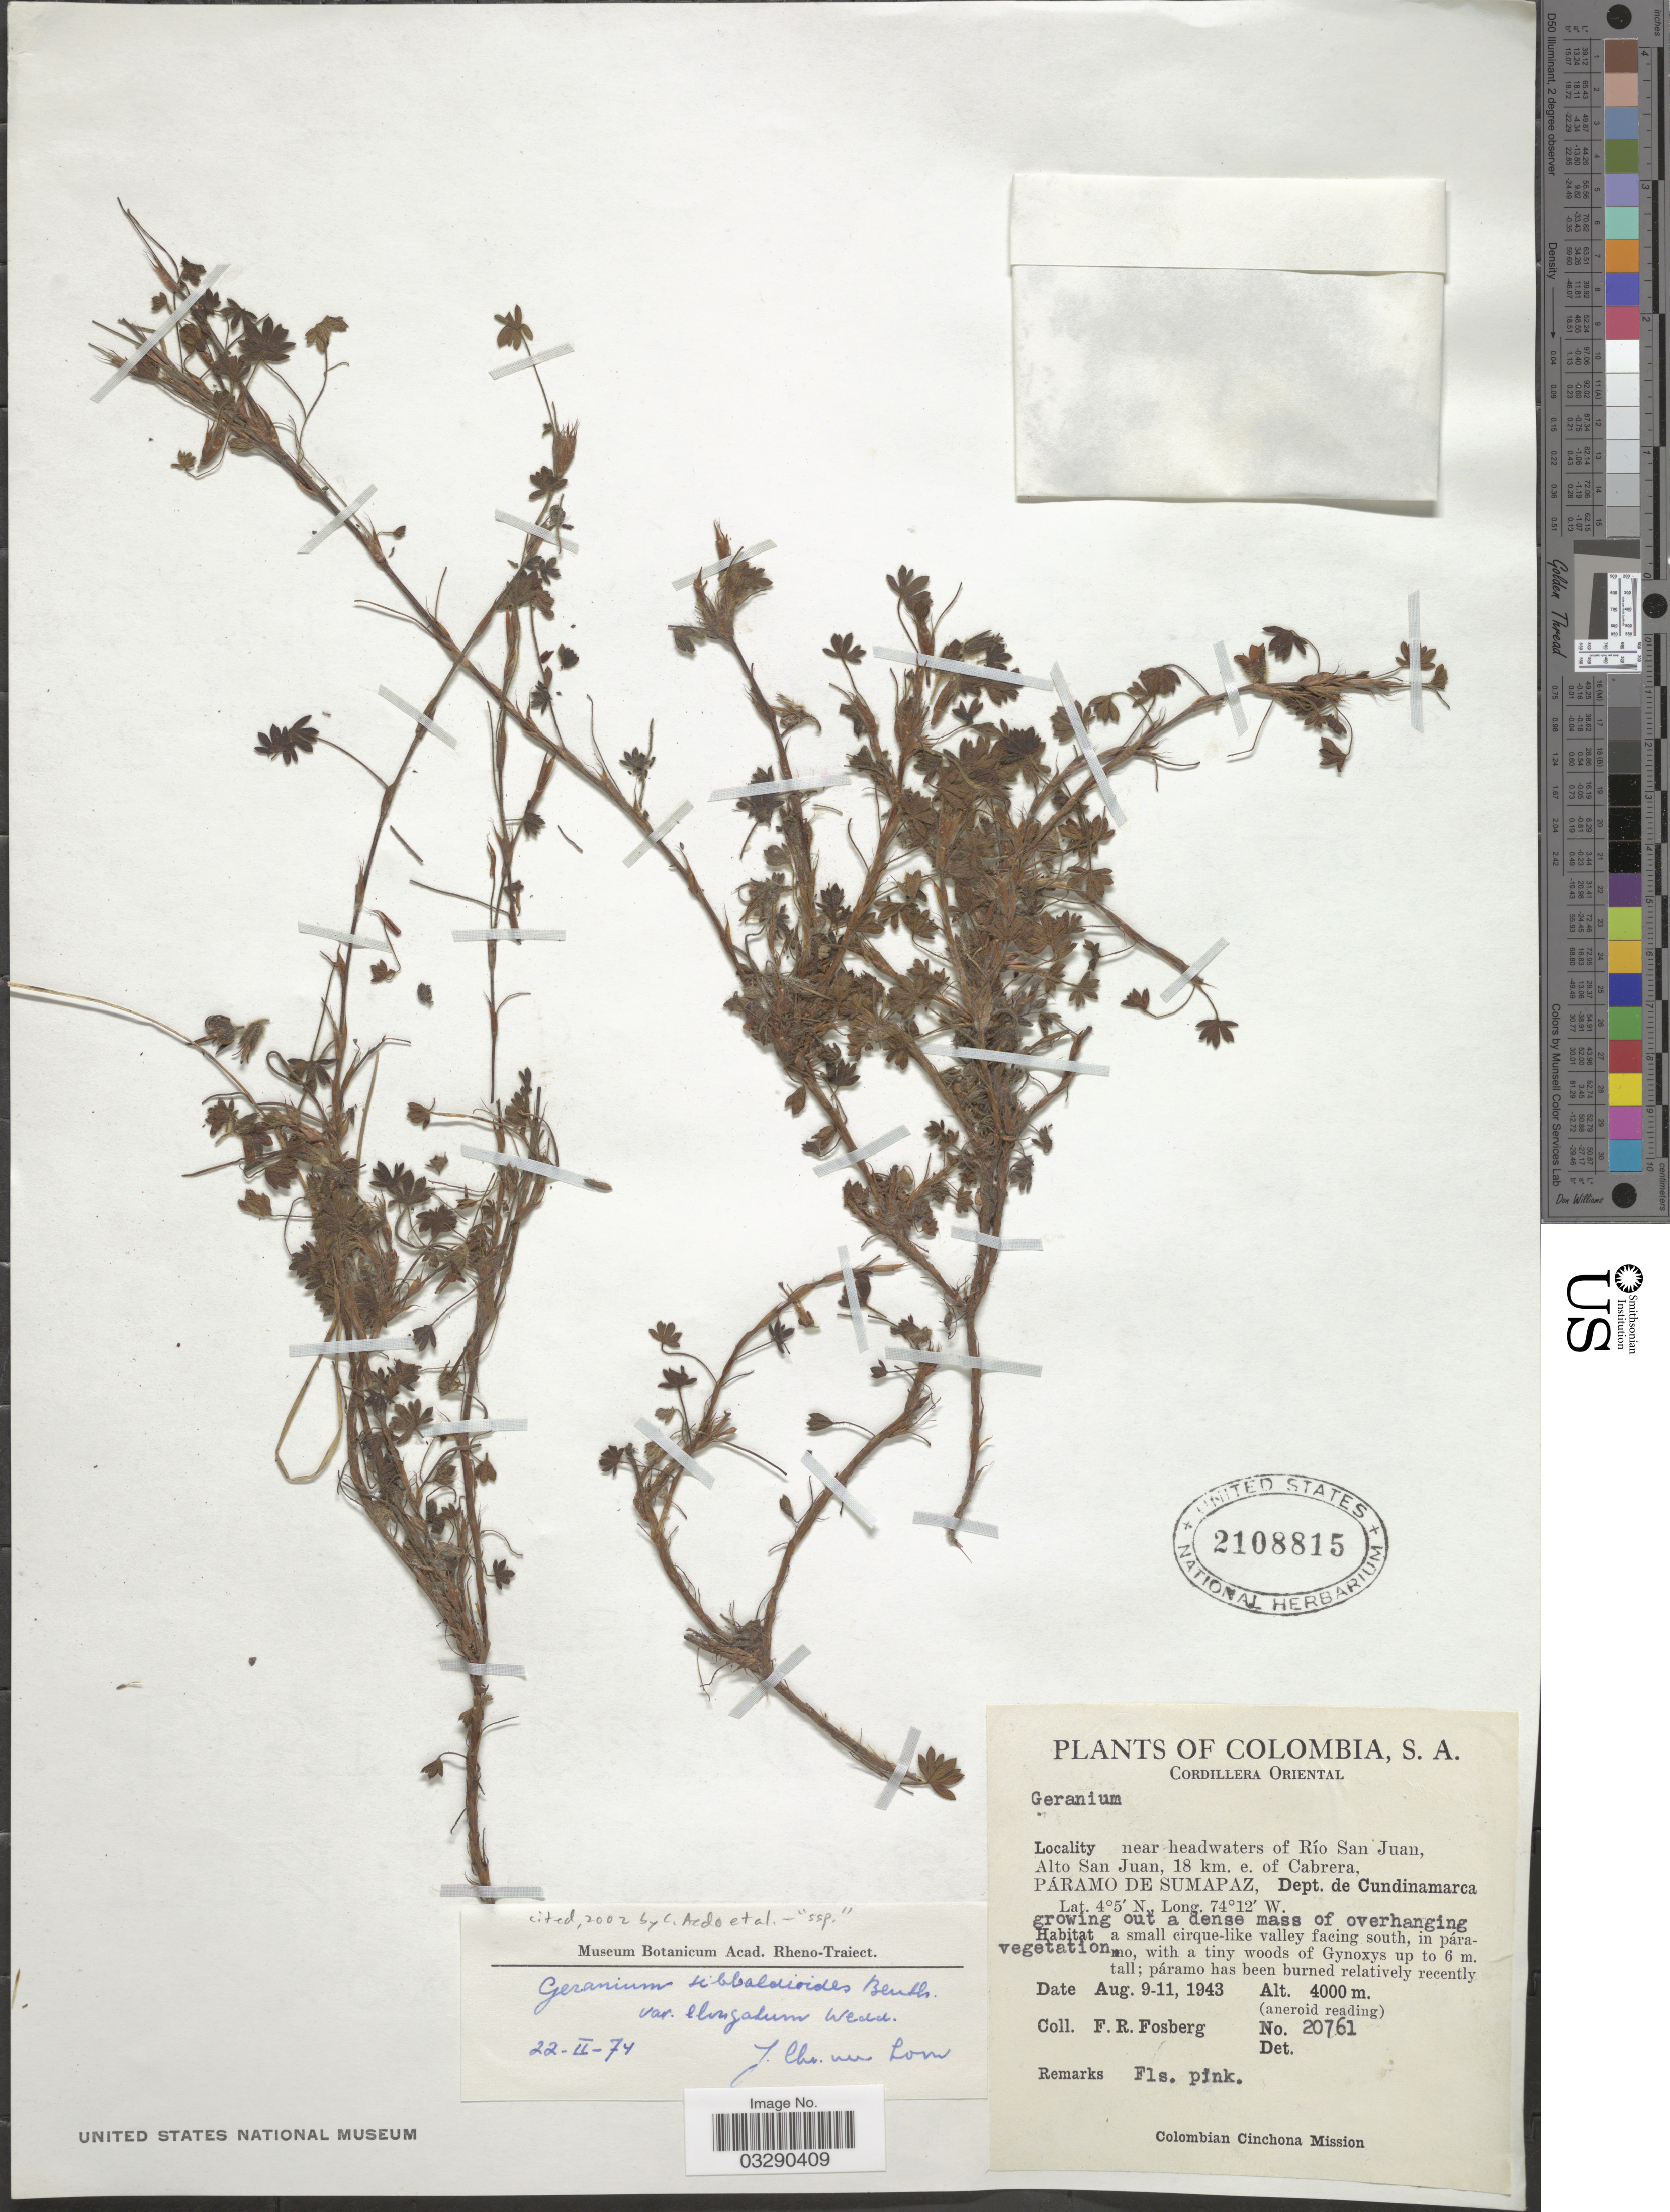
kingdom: Plantae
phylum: Tracheophyta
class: Magnoliopsida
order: Geraniales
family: Geraniaceae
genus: Geranium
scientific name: Geranium sibbaldioides subsp. elongatum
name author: (Wedd.) Aedo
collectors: F. R. Fosberg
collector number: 20761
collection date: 1943-08-09/1943-08-11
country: Colombia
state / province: Cundinamarca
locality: Cordillera Oriental. Near headwaters of Río San Juan, Alto San Juan, 18 km. e. of Cabrera, Páramo de Sumapaz, Dept. de Cundinamarca.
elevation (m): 4000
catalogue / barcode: US 2108815